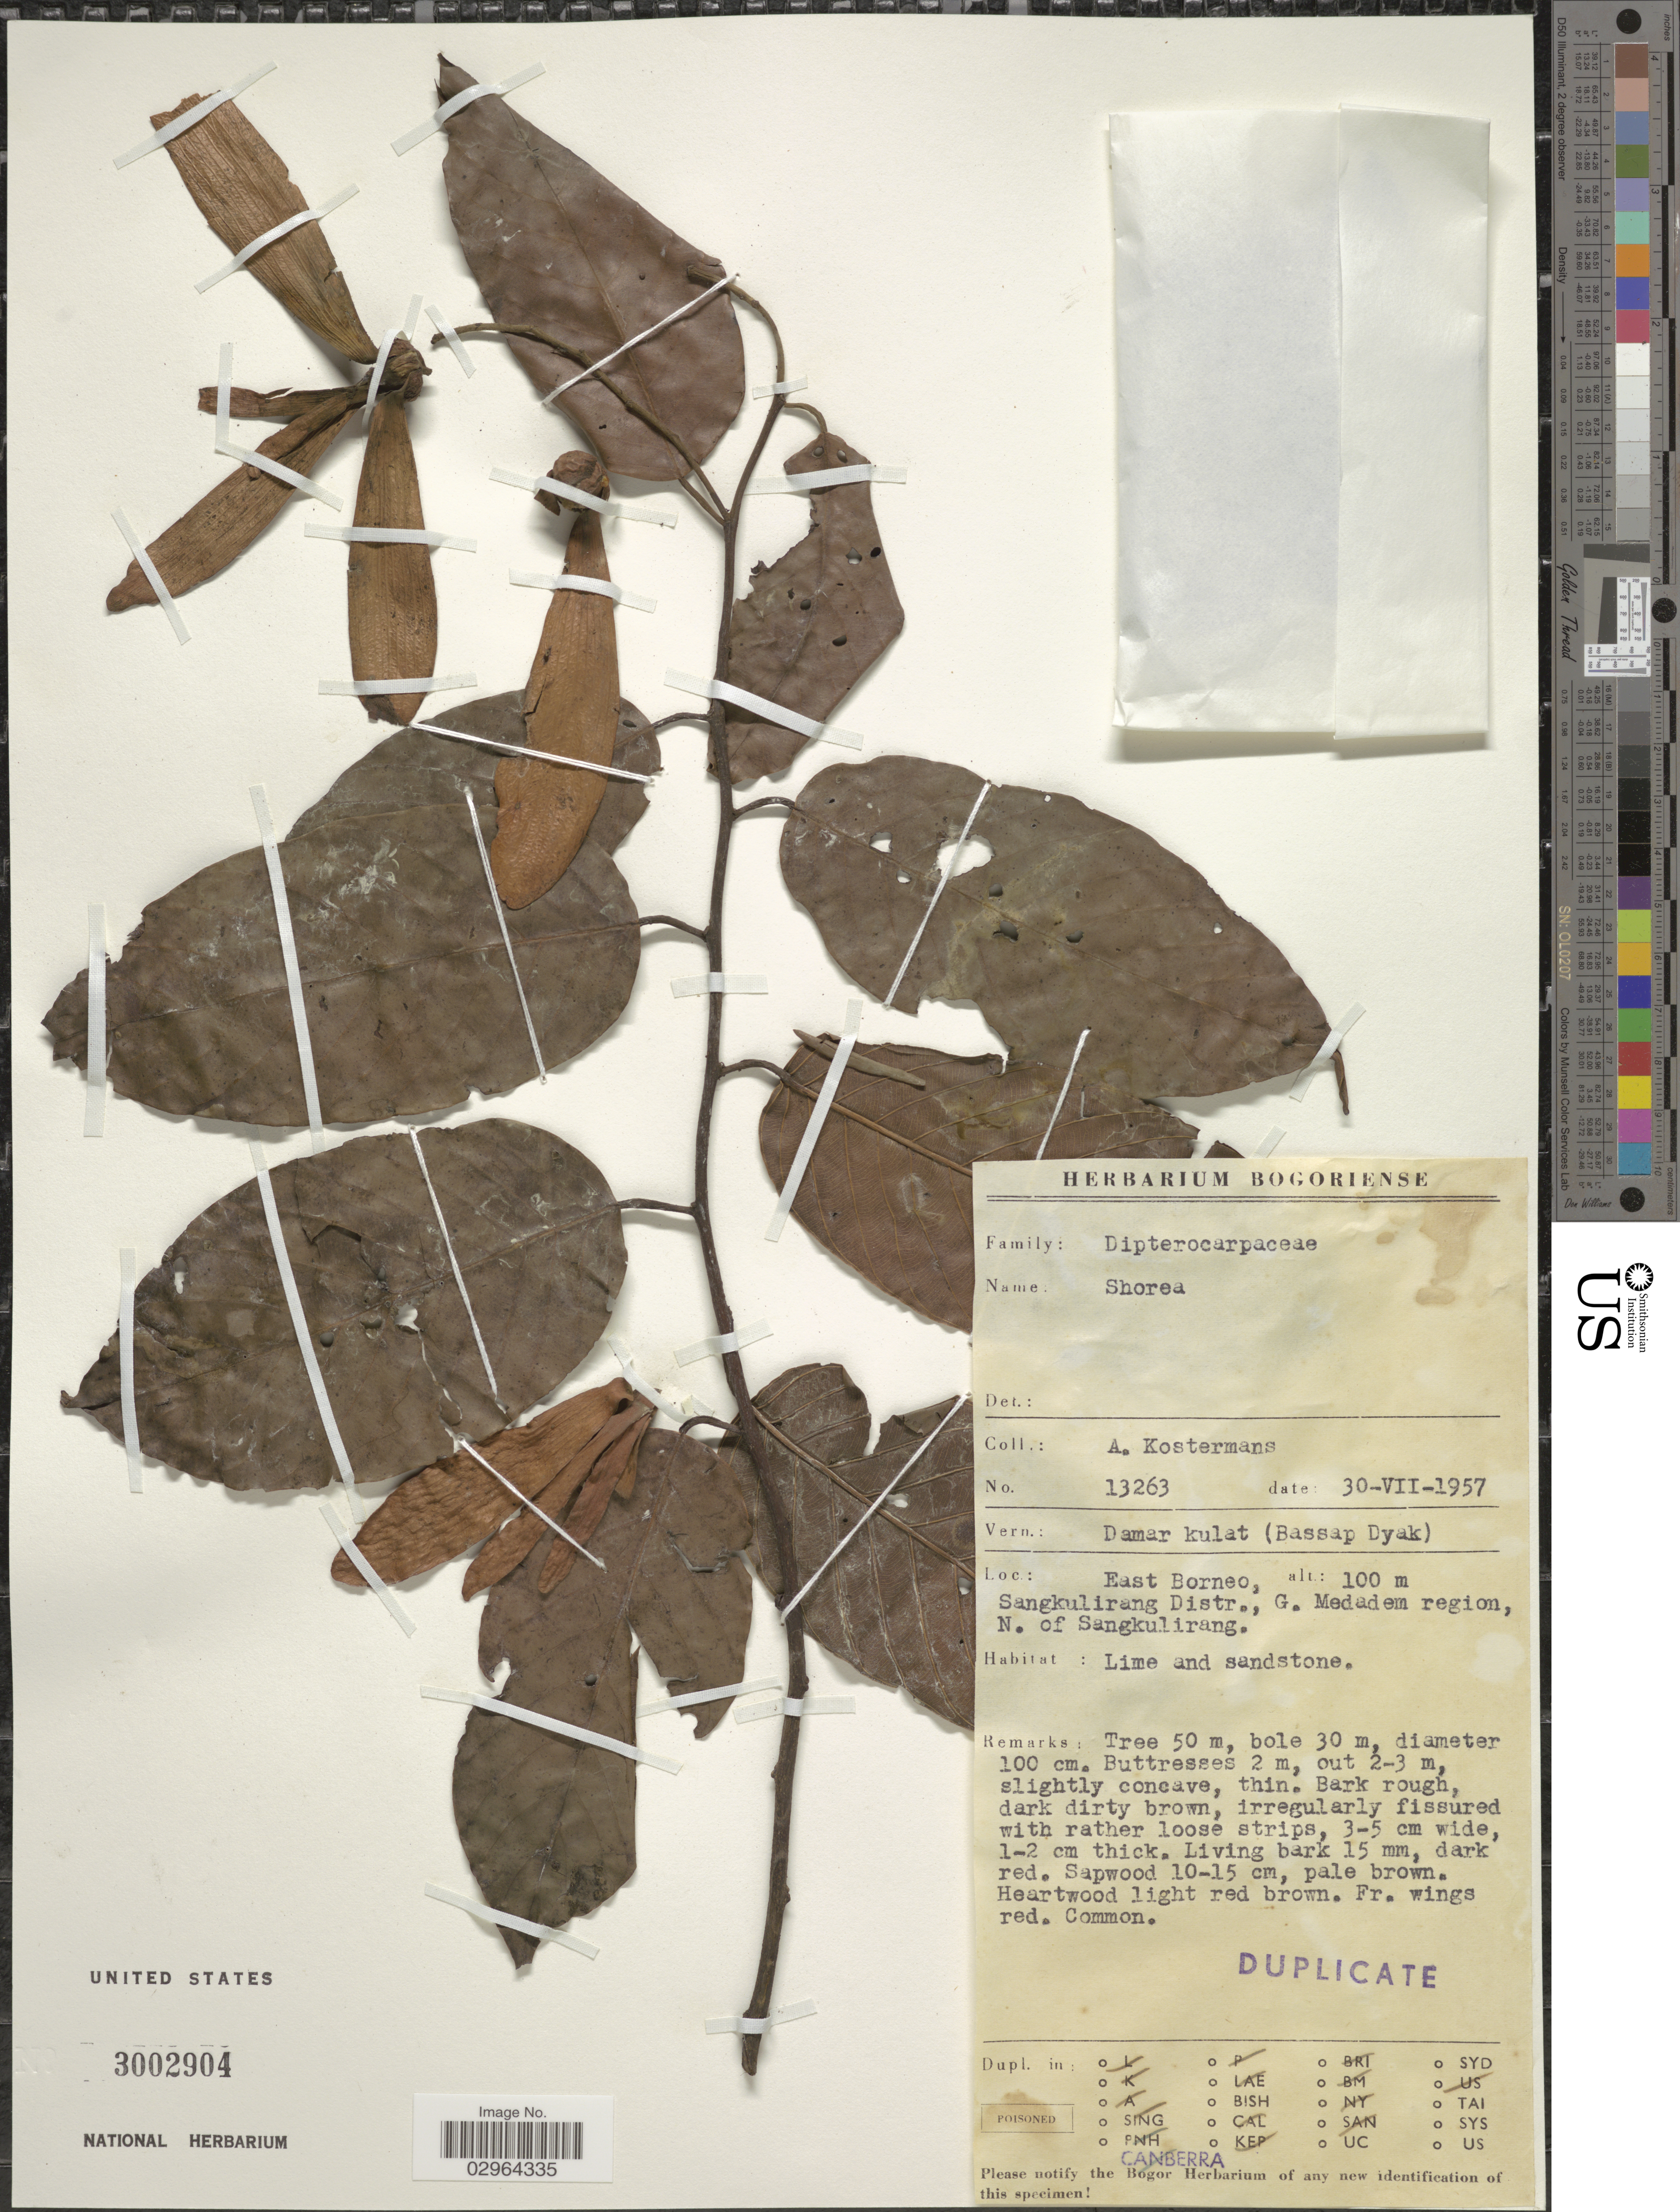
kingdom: Plantae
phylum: Tracheophyta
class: Magnoliopsida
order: Malvales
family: Dipterocarpaceae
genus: Rubroshorea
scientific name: Rubroshorea pauciflora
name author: (King) P.S. Ashton & J. Heck.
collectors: A. J. G. Kostermans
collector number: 13263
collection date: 1957-07-30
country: Indonesia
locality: East Borneo, Sangkulirang Distr., G. Medadem region, N. of Sangkulirang.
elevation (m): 100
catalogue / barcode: US 3002904